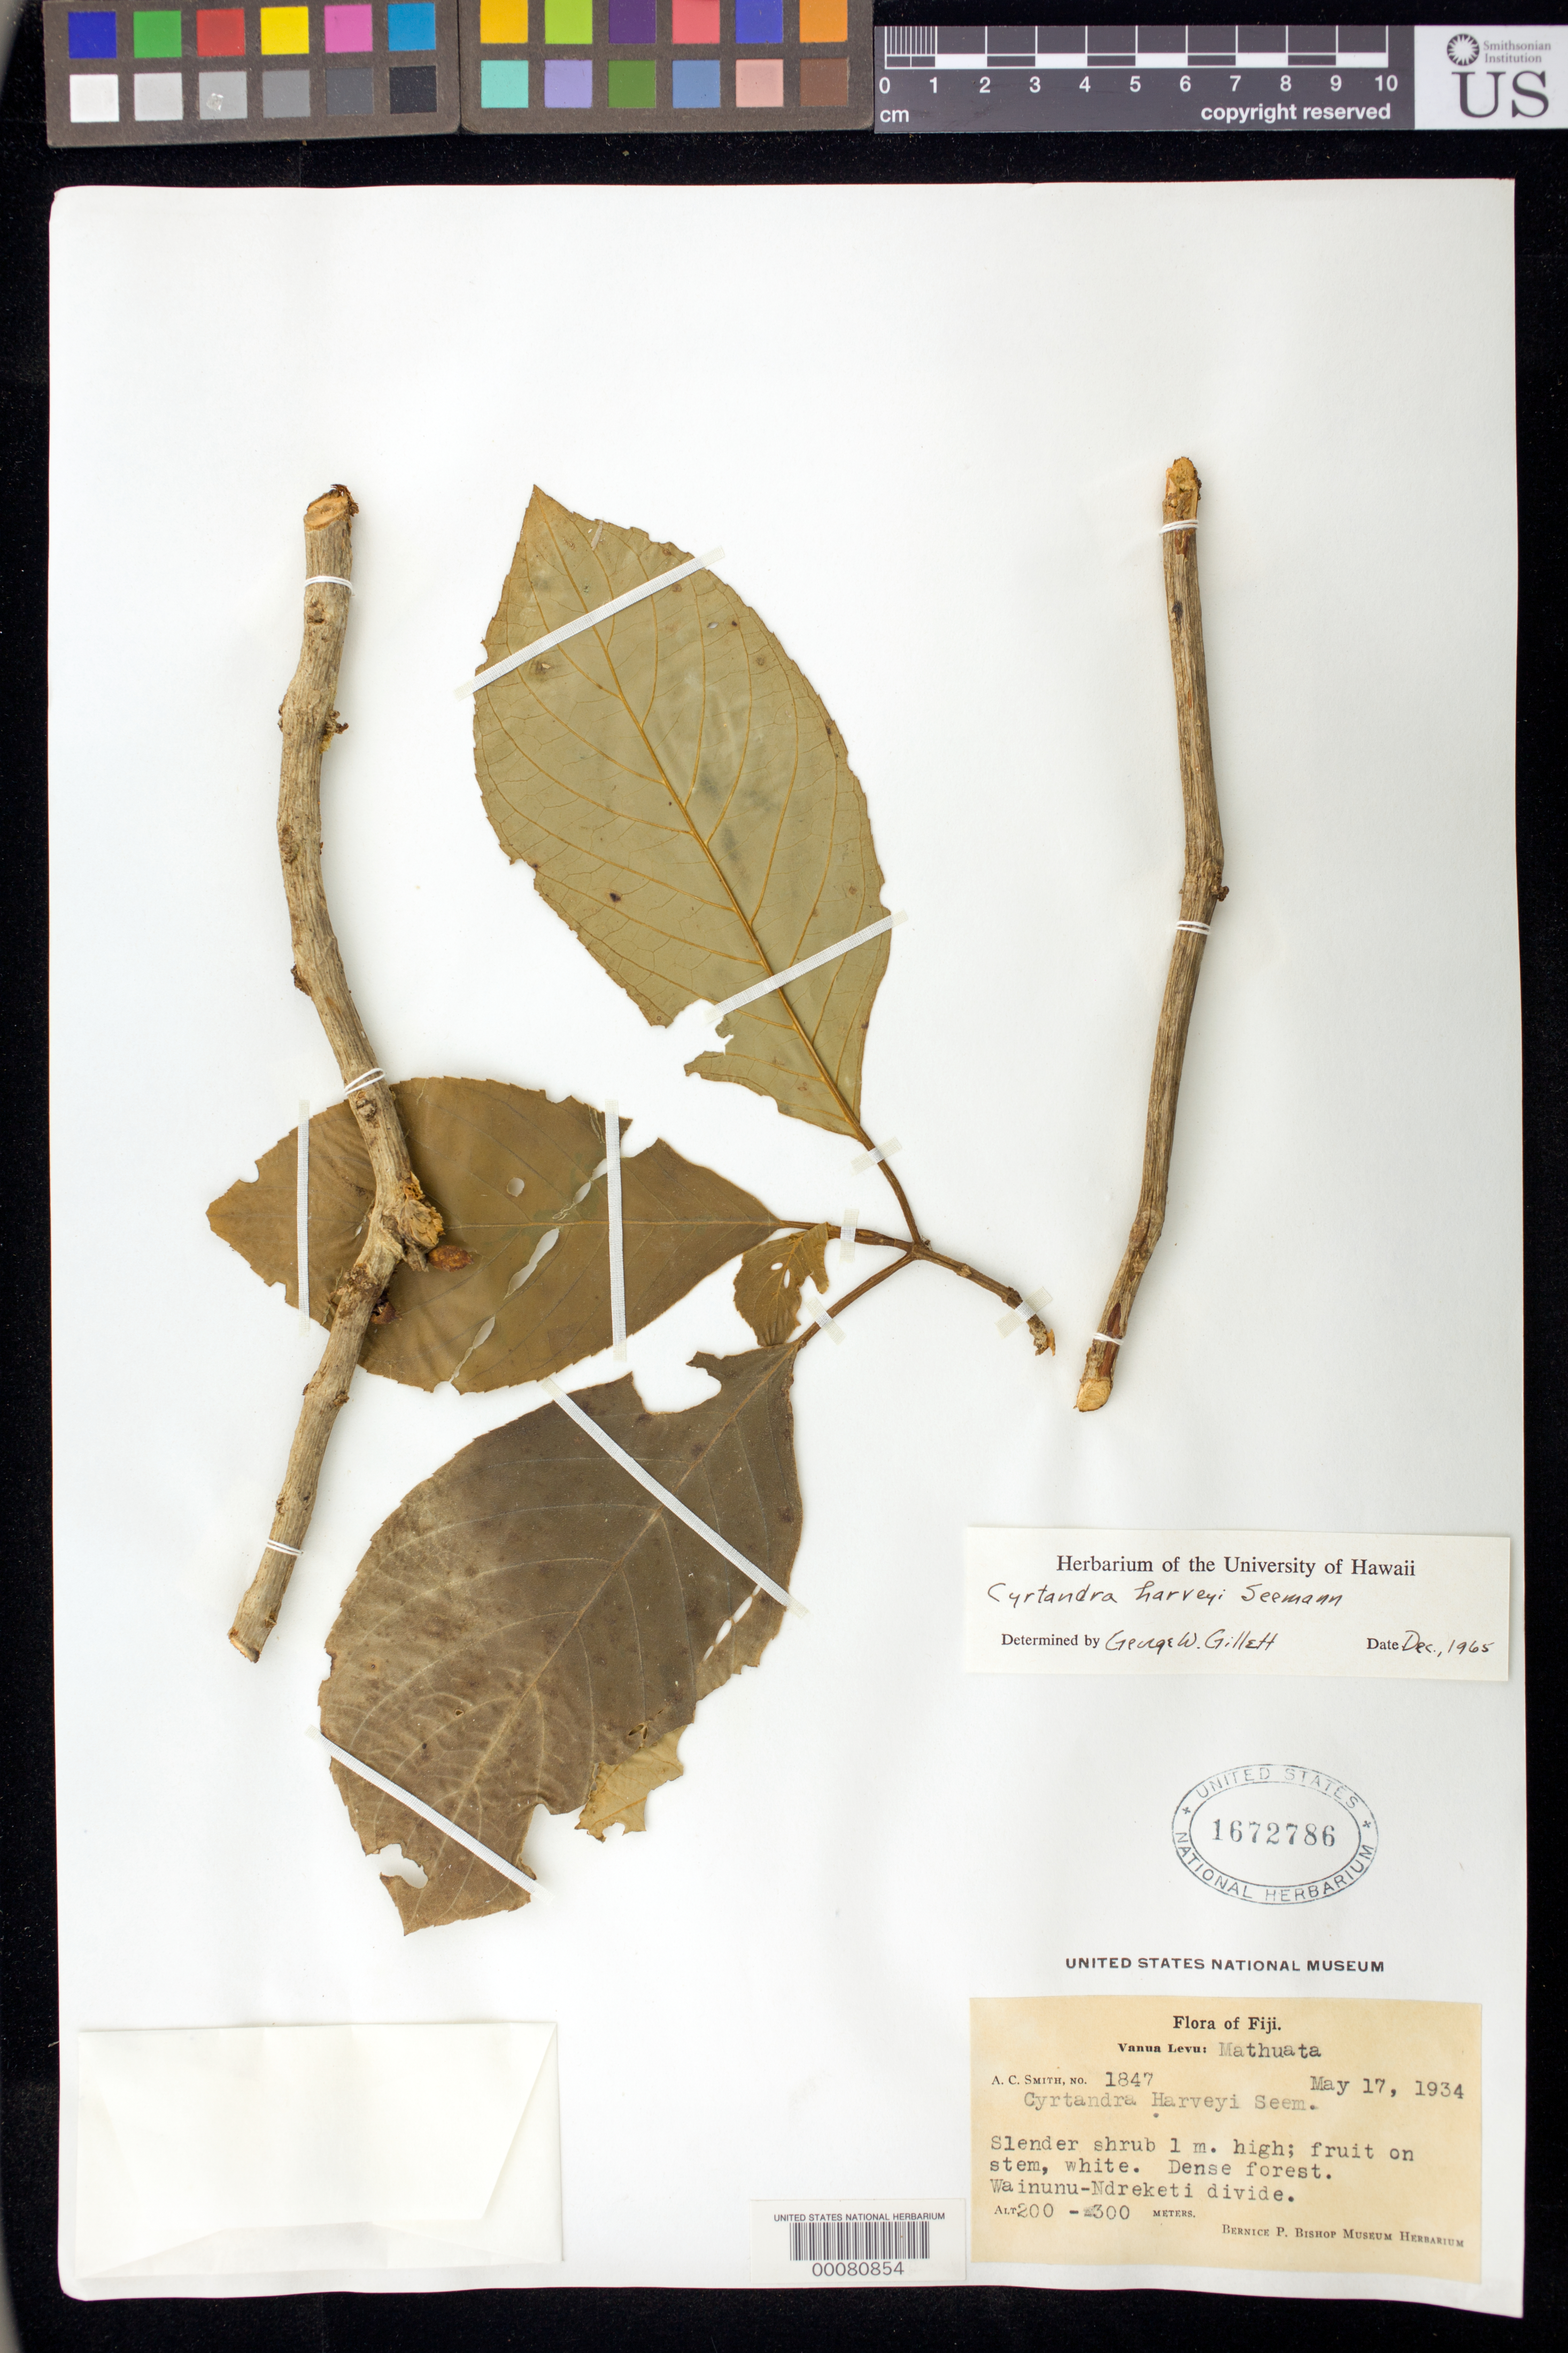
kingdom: Plantae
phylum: Tracheophyta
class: Magnoliopsida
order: Lamiales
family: Gesneriaceae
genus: Cyrtandra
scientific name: Cyrtandra harveyi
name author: Seem.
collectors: A. C. Smith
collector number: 1847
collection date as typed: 17 May 1934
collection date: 1934-05-17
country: Fiji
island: Vanua Levu I.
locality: Mathuata, wainunu-ndreketi divide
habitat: Dense forest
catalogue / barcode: US 1672786